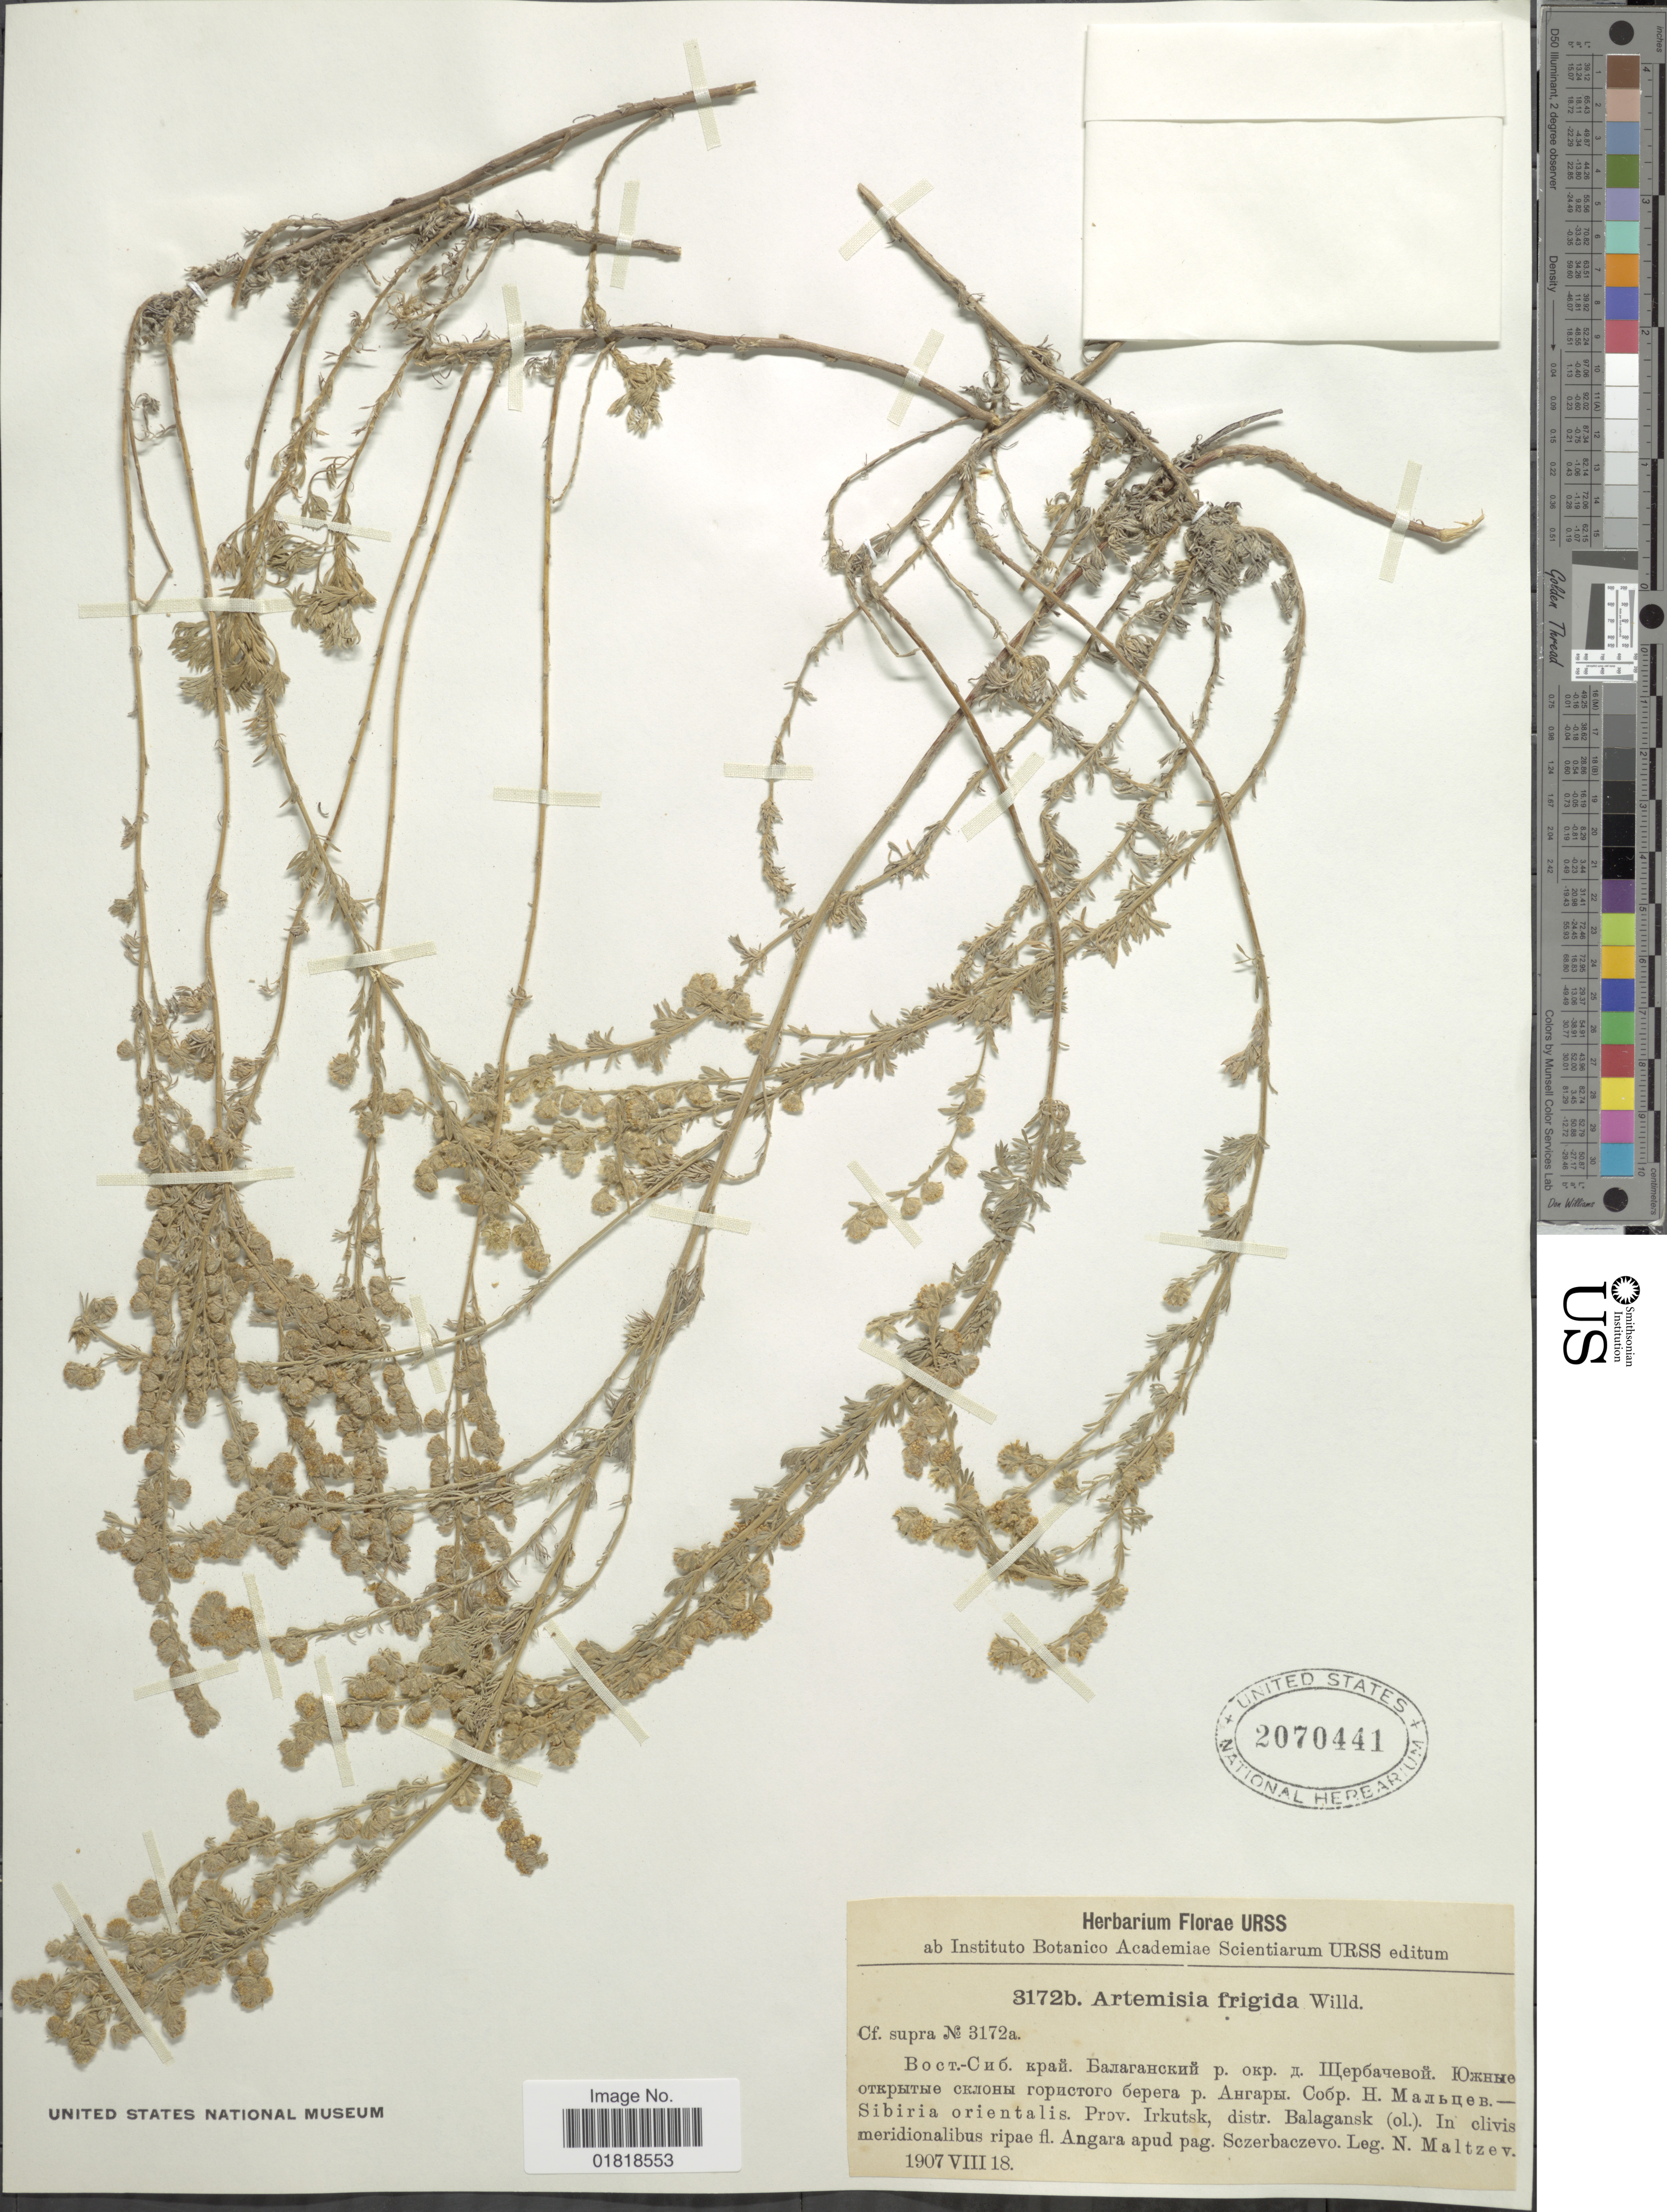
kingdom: Plantae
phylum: Tracheophyta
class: Magnoliopsida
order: Asterales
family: Asteraceae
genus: Artemisia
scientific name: Artemisia frigida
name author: Willd.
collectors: N. Maltzev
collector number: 3172b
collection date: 1907-08-18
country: Russian Federation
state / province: Irkutsk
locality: Distr. Balagansk (ol.) in clivis merisionalibus ripae fl. Angara apud pag. Sczerbaczevo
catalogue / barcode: US 2070441